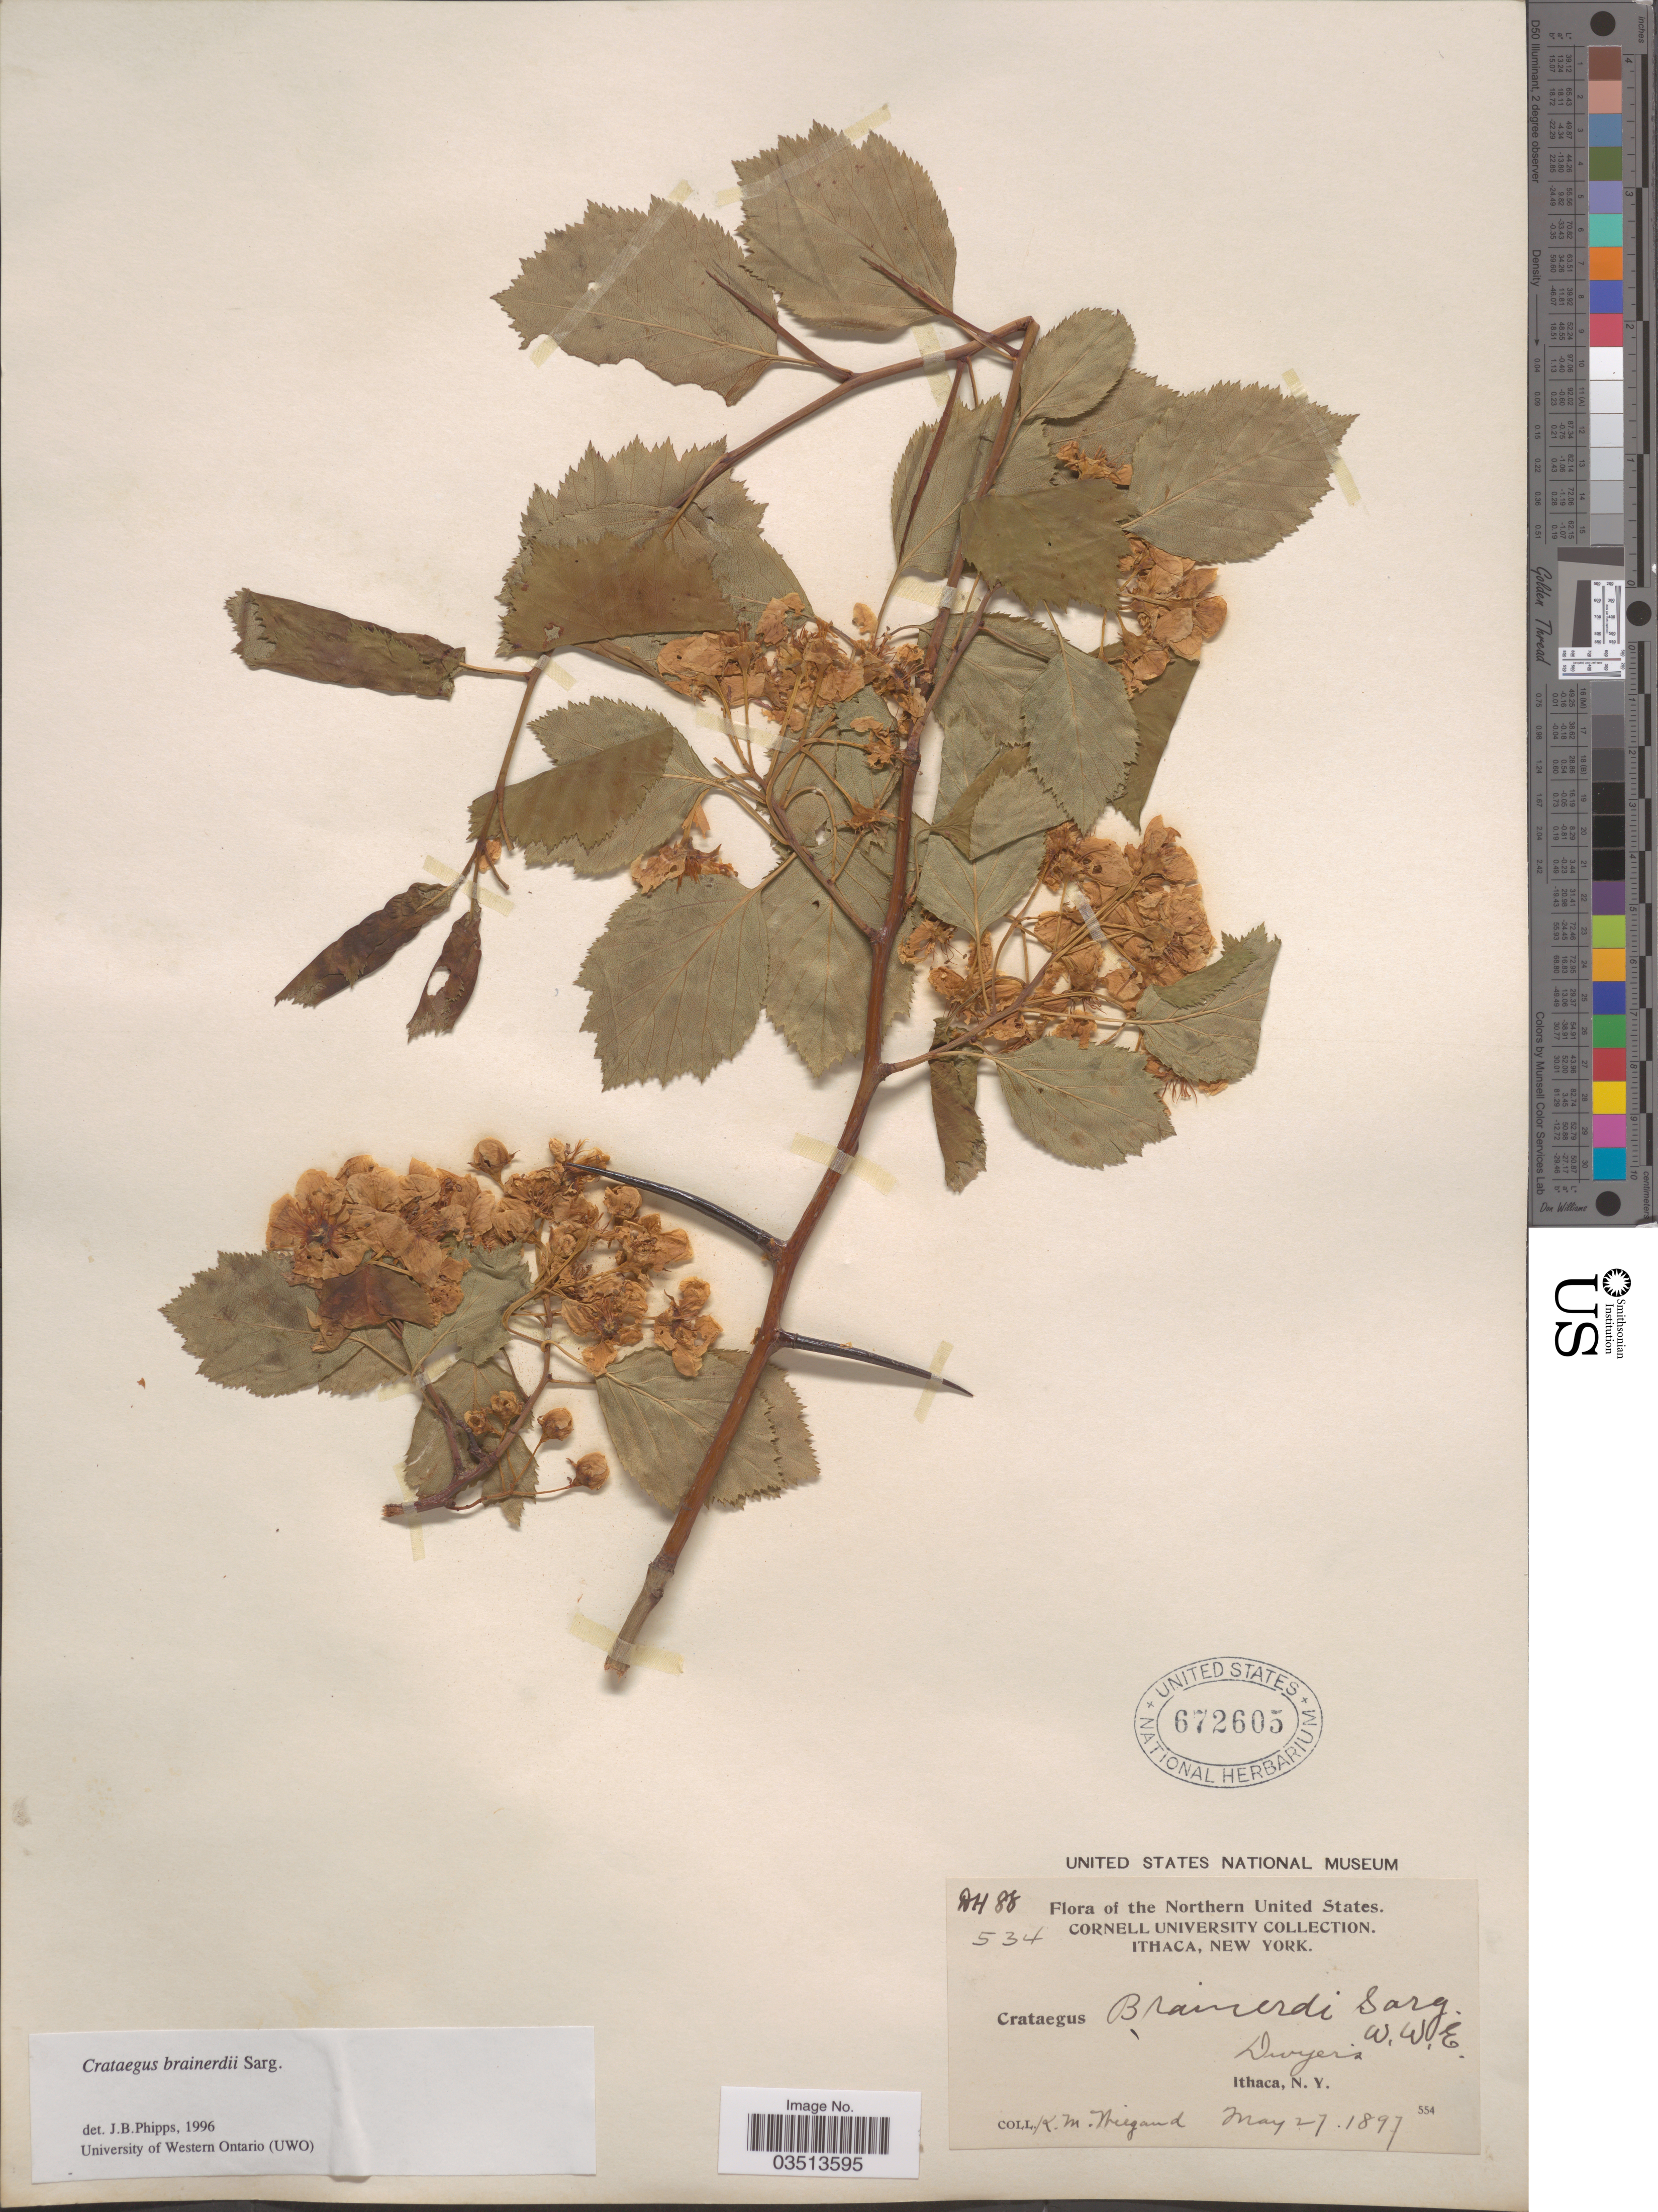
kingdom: Plantae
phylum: Tracheophyta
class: Magnoliopsida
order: Rosales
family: Rosaceae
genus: Crataegus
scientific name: Crataegus brainerdii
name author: Sarg.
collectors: K. M. Wiegand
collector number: DH88/534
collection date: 1897-05-27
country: United States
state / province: New York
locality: Northern United States. Ithaca. Dwyers.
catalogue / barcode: US 672605